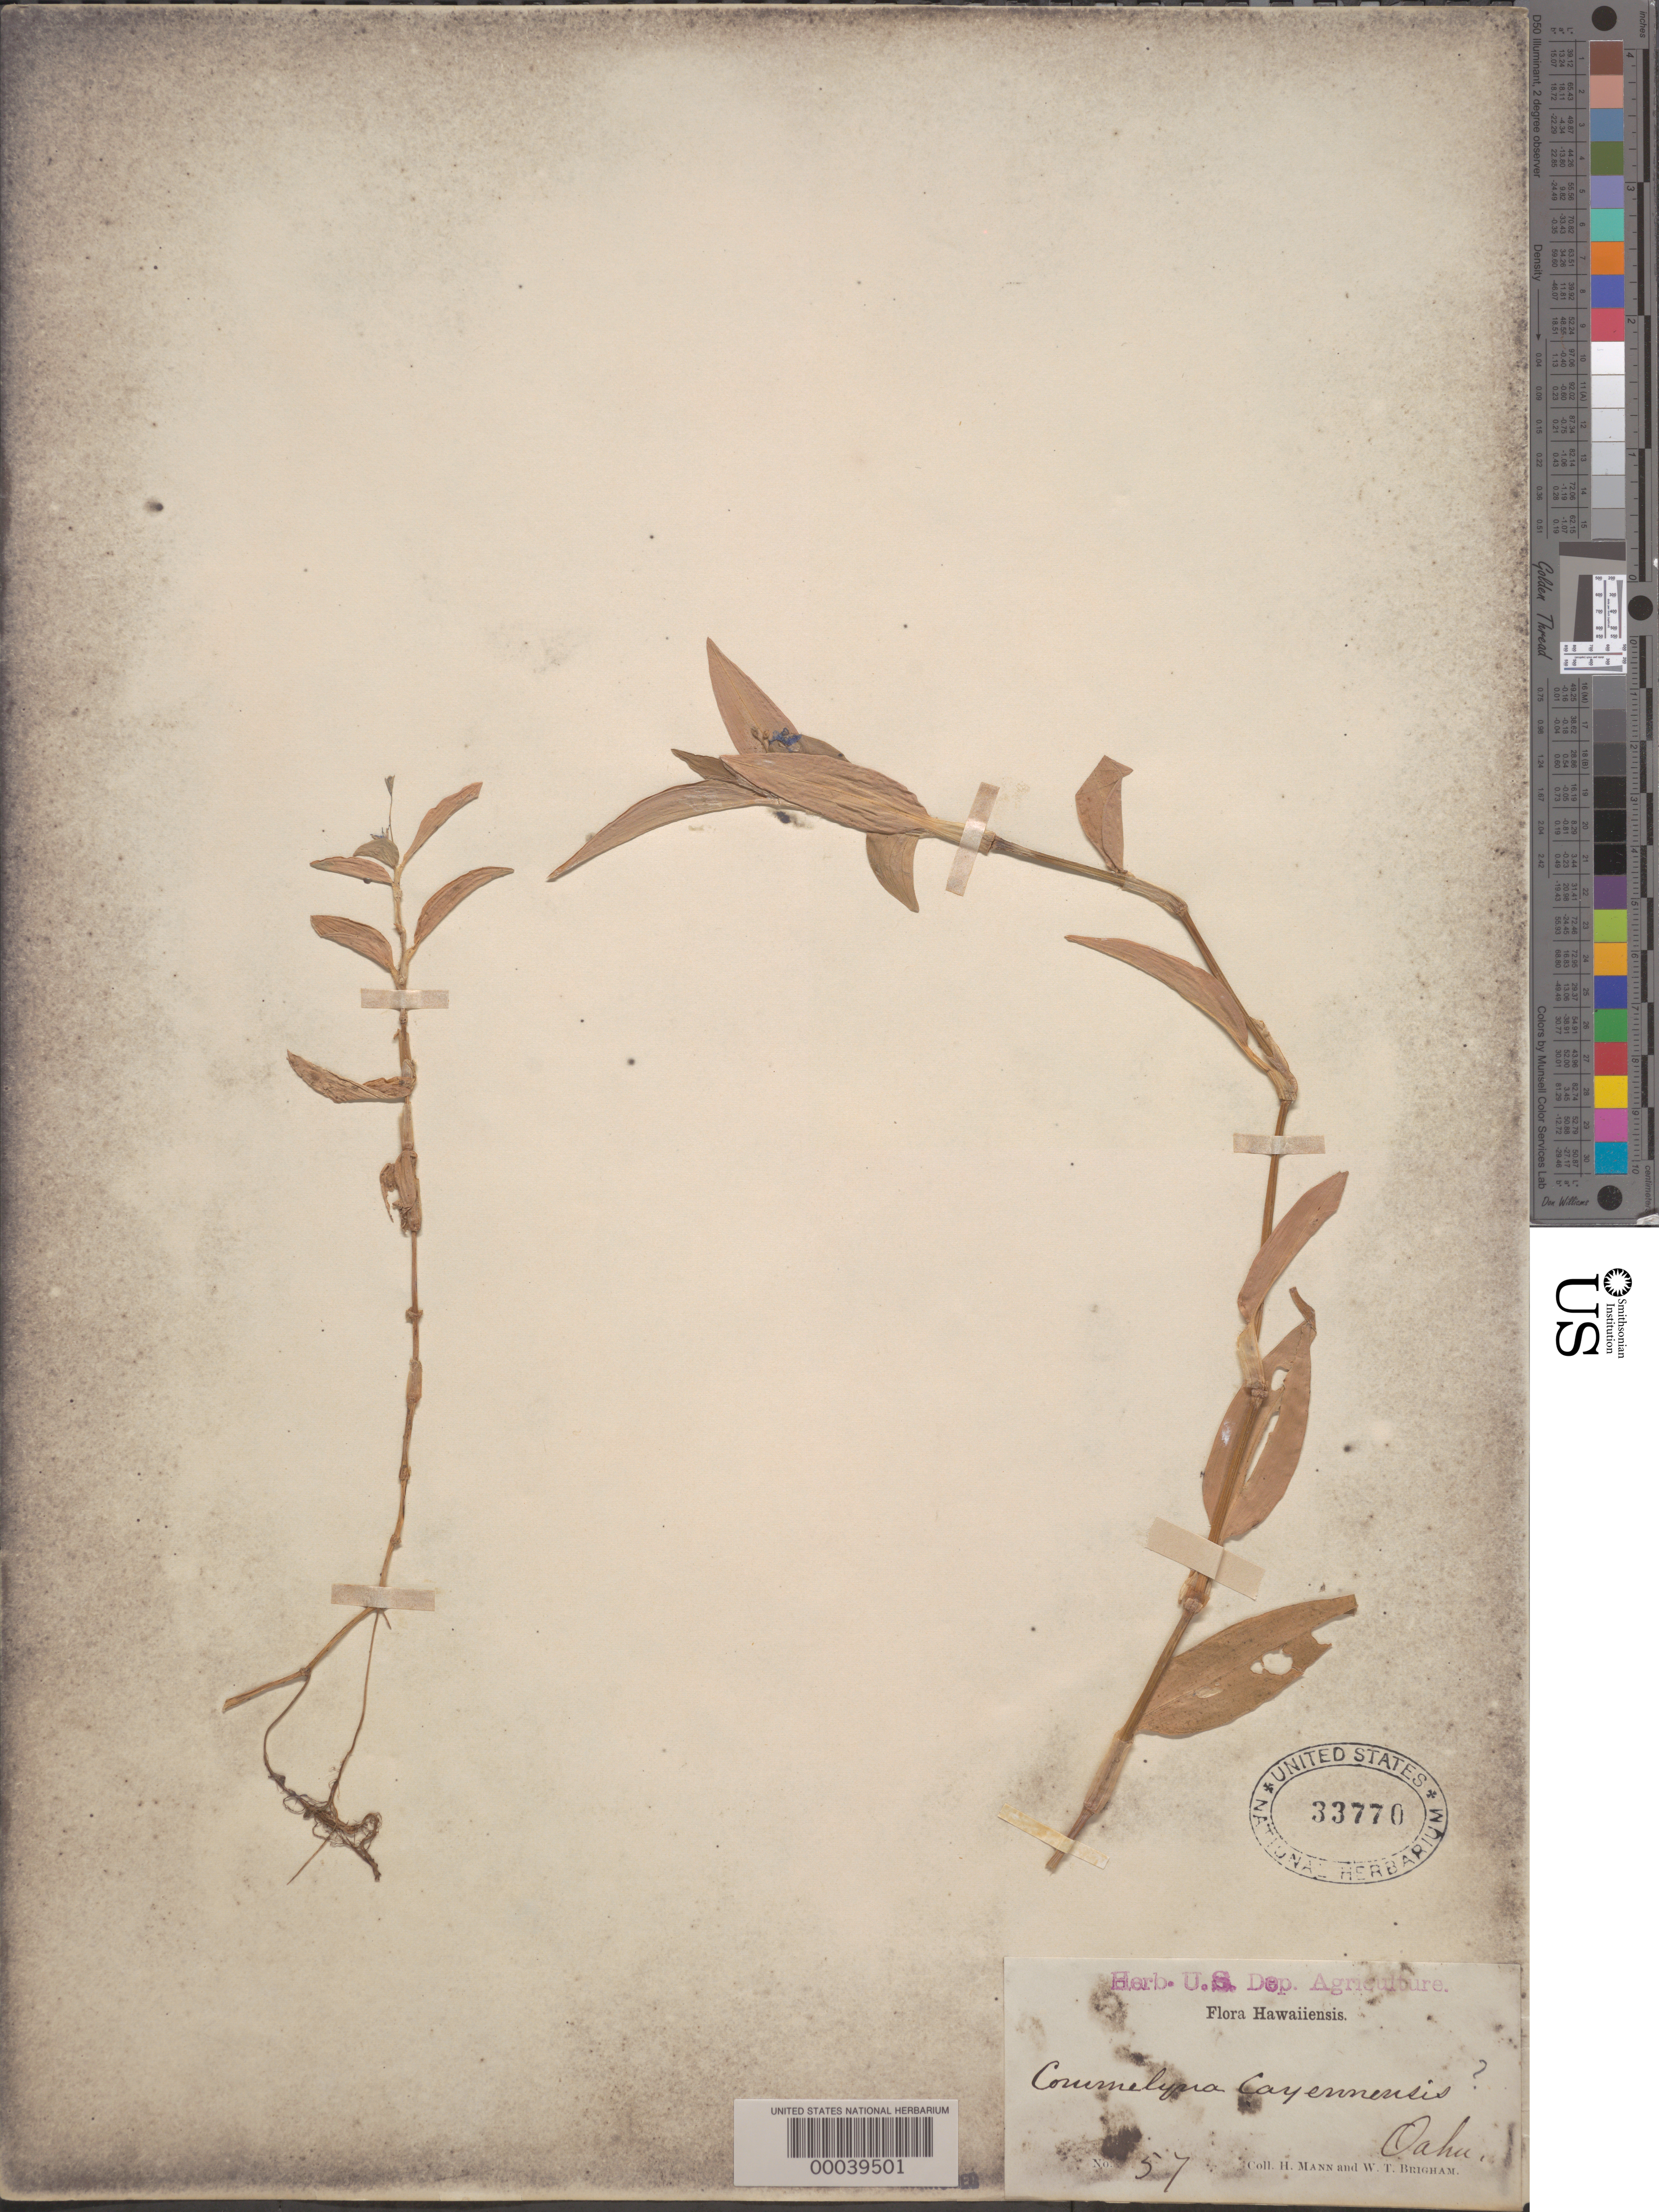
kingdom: Plantae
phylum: Tracheophyta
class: Liliopsida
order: Commelinales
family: Commelinaceae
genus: Commelina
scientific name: Commelina diffusa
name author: Burm. f.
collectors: H. Mann & W. T. Brigham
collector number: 57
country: United States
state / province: Hawaii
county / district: Honolulu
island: Oahu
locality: Oahu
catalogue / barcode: US 33770